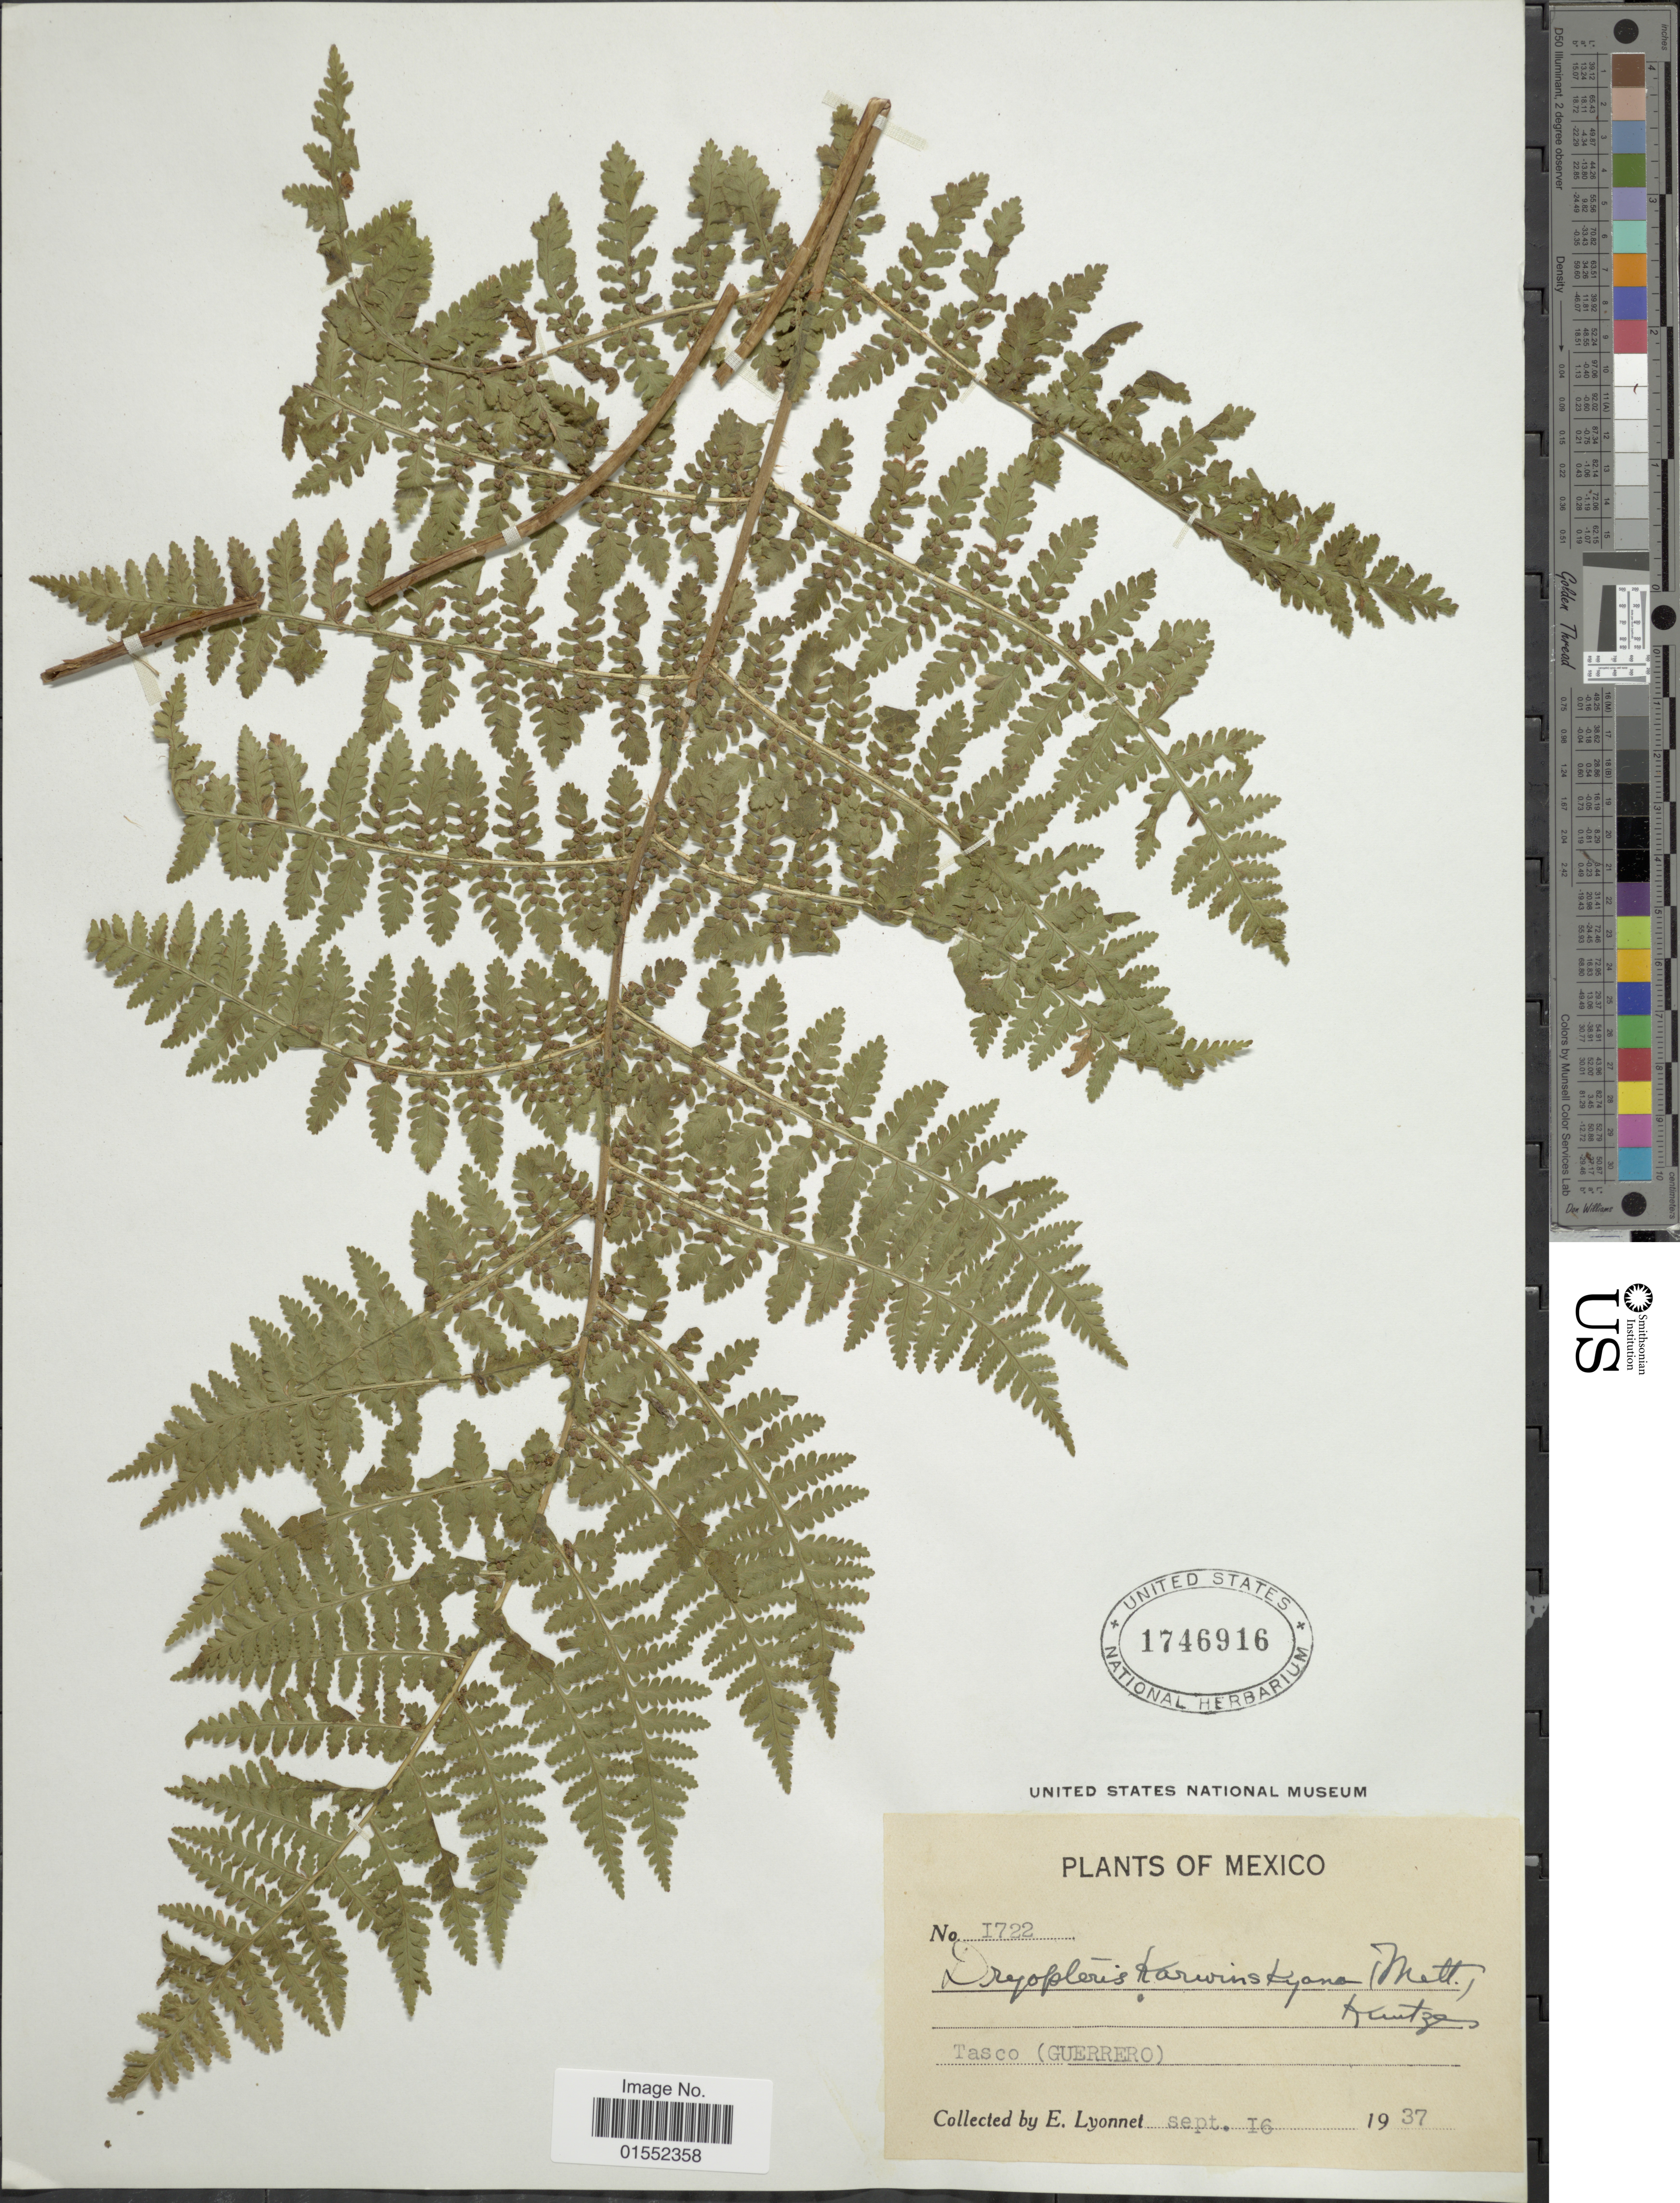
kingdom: Plantae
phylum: Tracheophyta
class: Polypodiopsida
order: Polypodiales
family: Dryopteridaceae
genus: Dryopteris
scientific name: Dryopteris karwinskyana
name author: (Mett.) Kuntze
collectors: E. Lyonnet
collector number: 1722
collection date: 1937-09-16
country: Mexico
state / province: Guerrero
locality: Tasco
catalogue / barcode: US 1746916